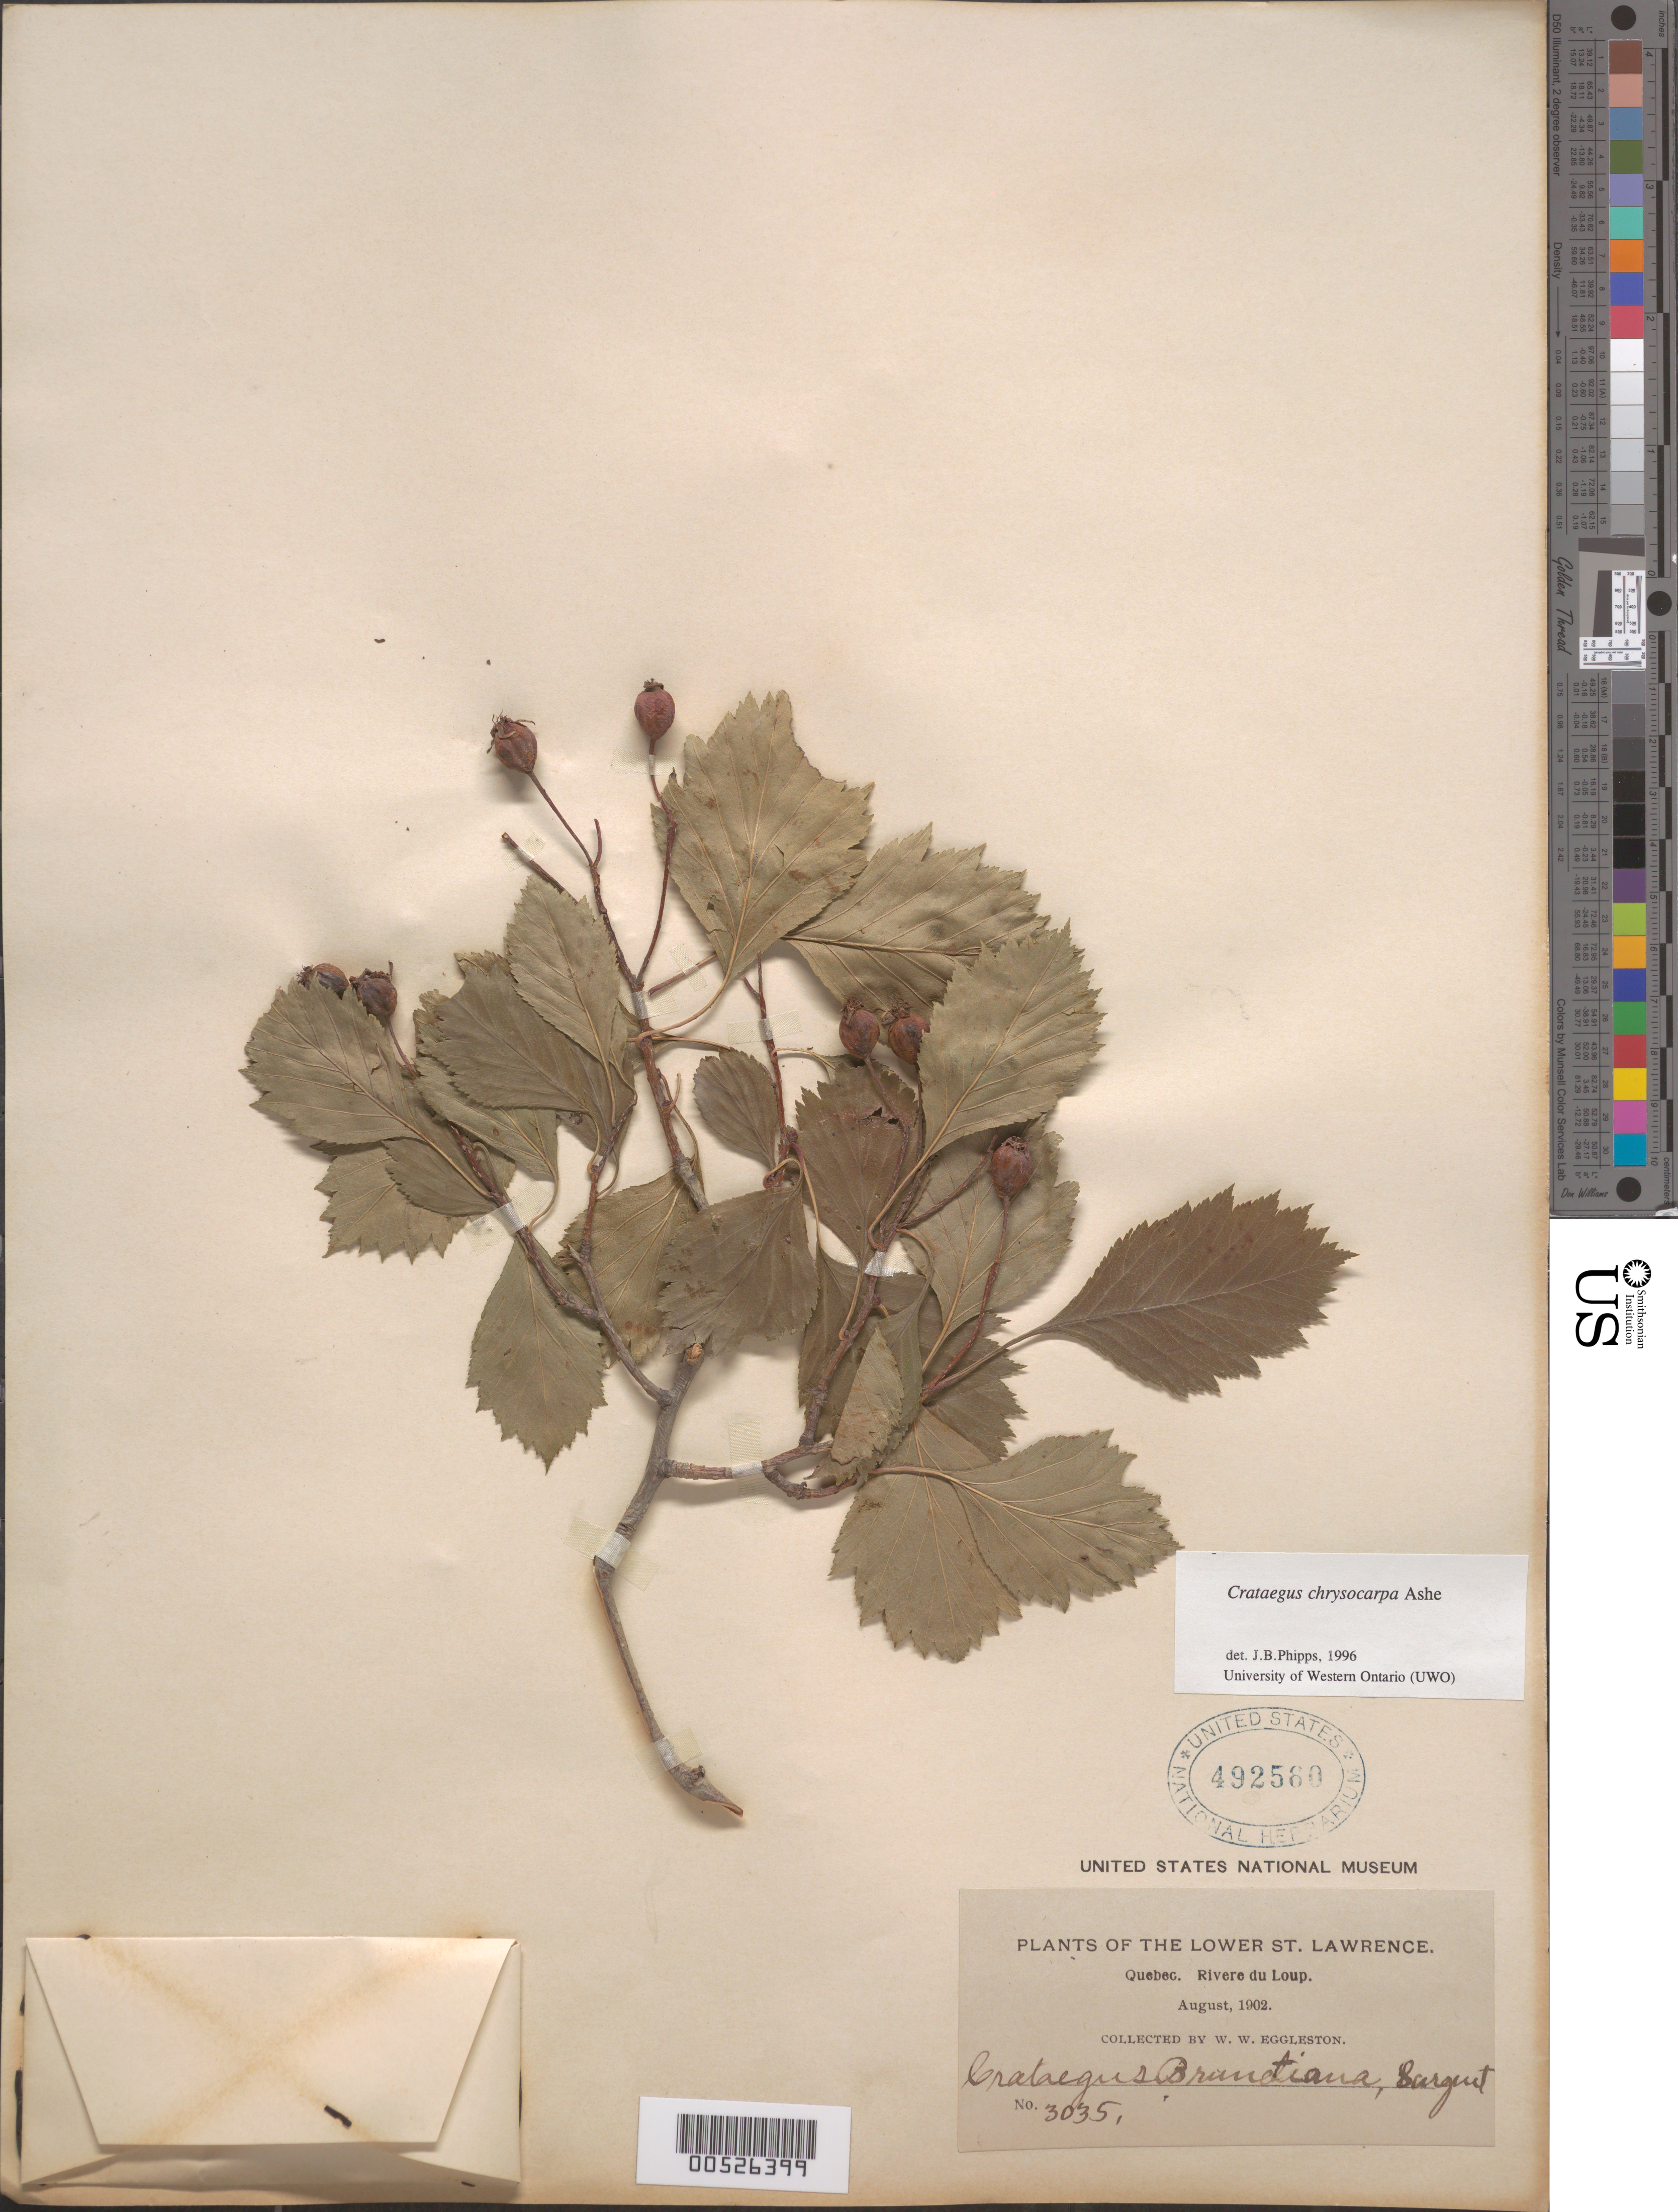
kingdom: Plantae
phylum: Tracheophyta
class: Magnoliopsida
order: Rosales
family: Rosaceae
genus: Crataegus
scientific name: Crataegus chrysocarpa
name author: Ashe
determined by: Phipps, James B., (UWO), University of Western Ontario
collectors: W. W. Eggleston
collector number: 3035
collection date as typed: Aug 1902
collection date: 1902-08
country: Canada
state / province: Quebec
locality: Rivere du Loup.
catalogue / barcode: US 492560